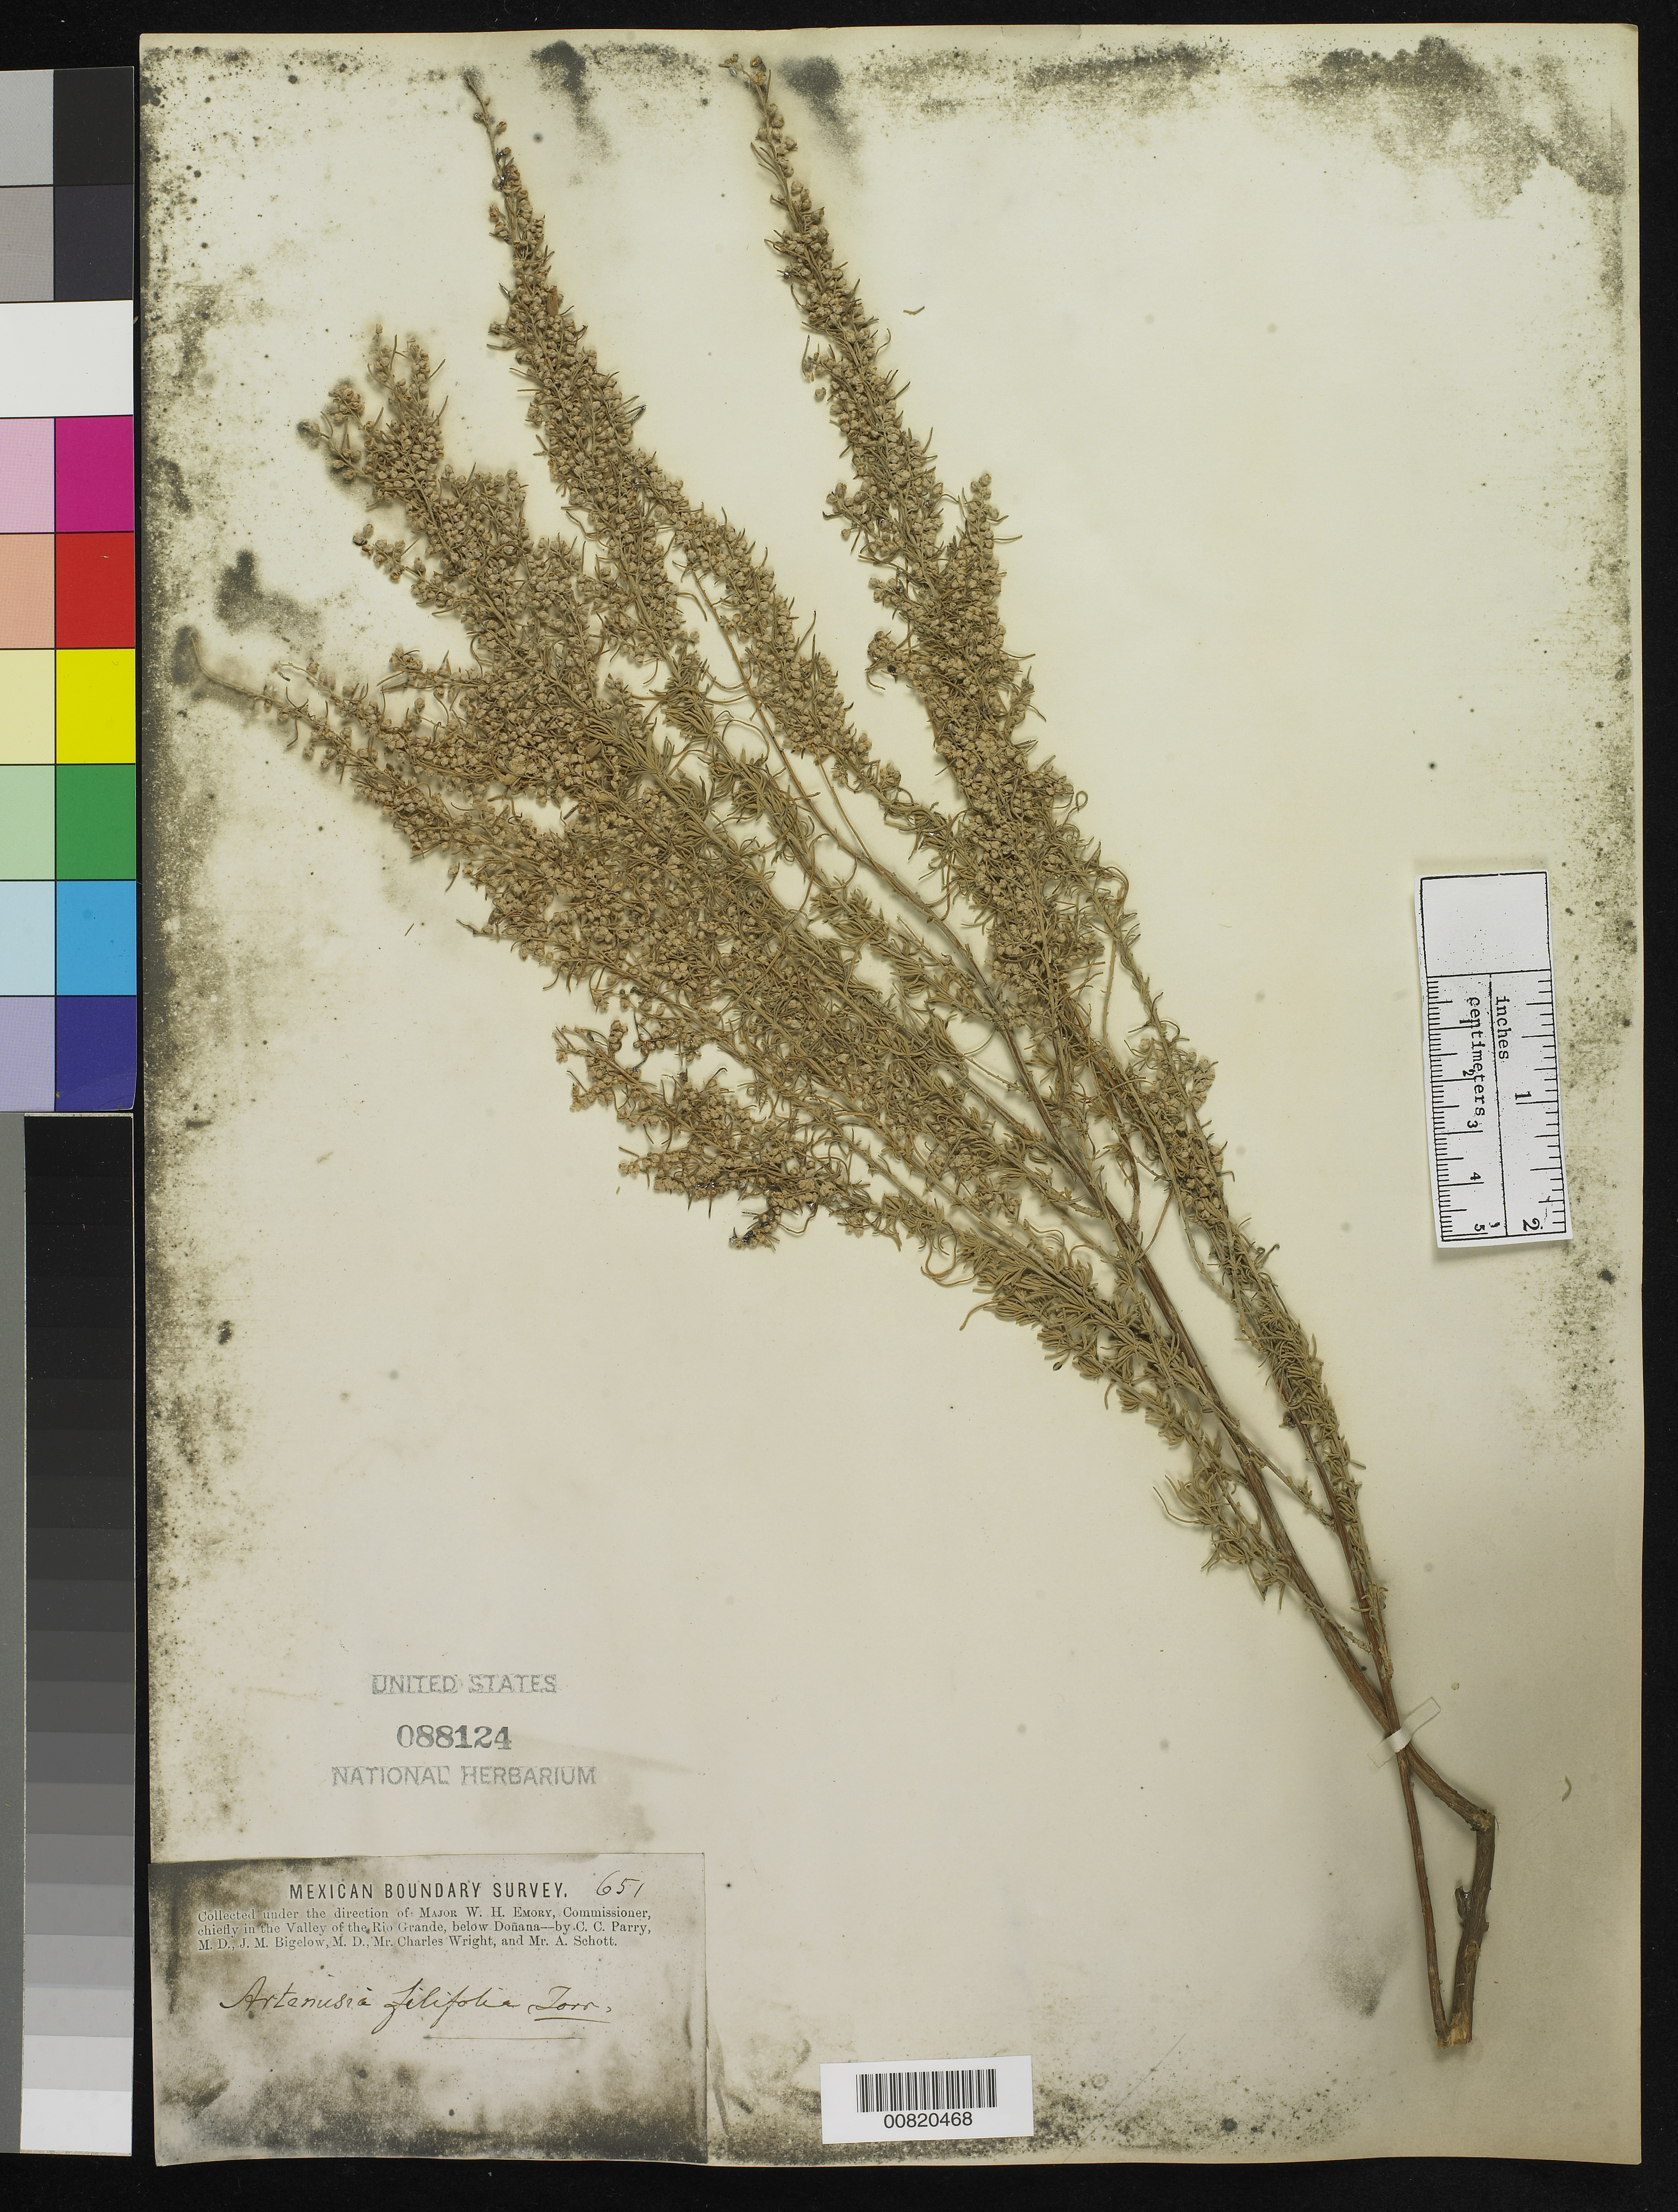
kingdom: Plantae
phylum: Tracheophyta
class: Magnoliopsida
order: Asterales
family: Asteraceae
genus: Artemisia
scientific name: Artemisia filifolia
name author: Torr.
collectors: C. C. Parry, J. M. Bigelow, C. Wright & A. C. V. Schott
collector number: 651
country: United States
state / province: New Mexico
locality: Valley of the Rio Grande, below Doñana, New Mexico.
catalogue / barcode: US 88124